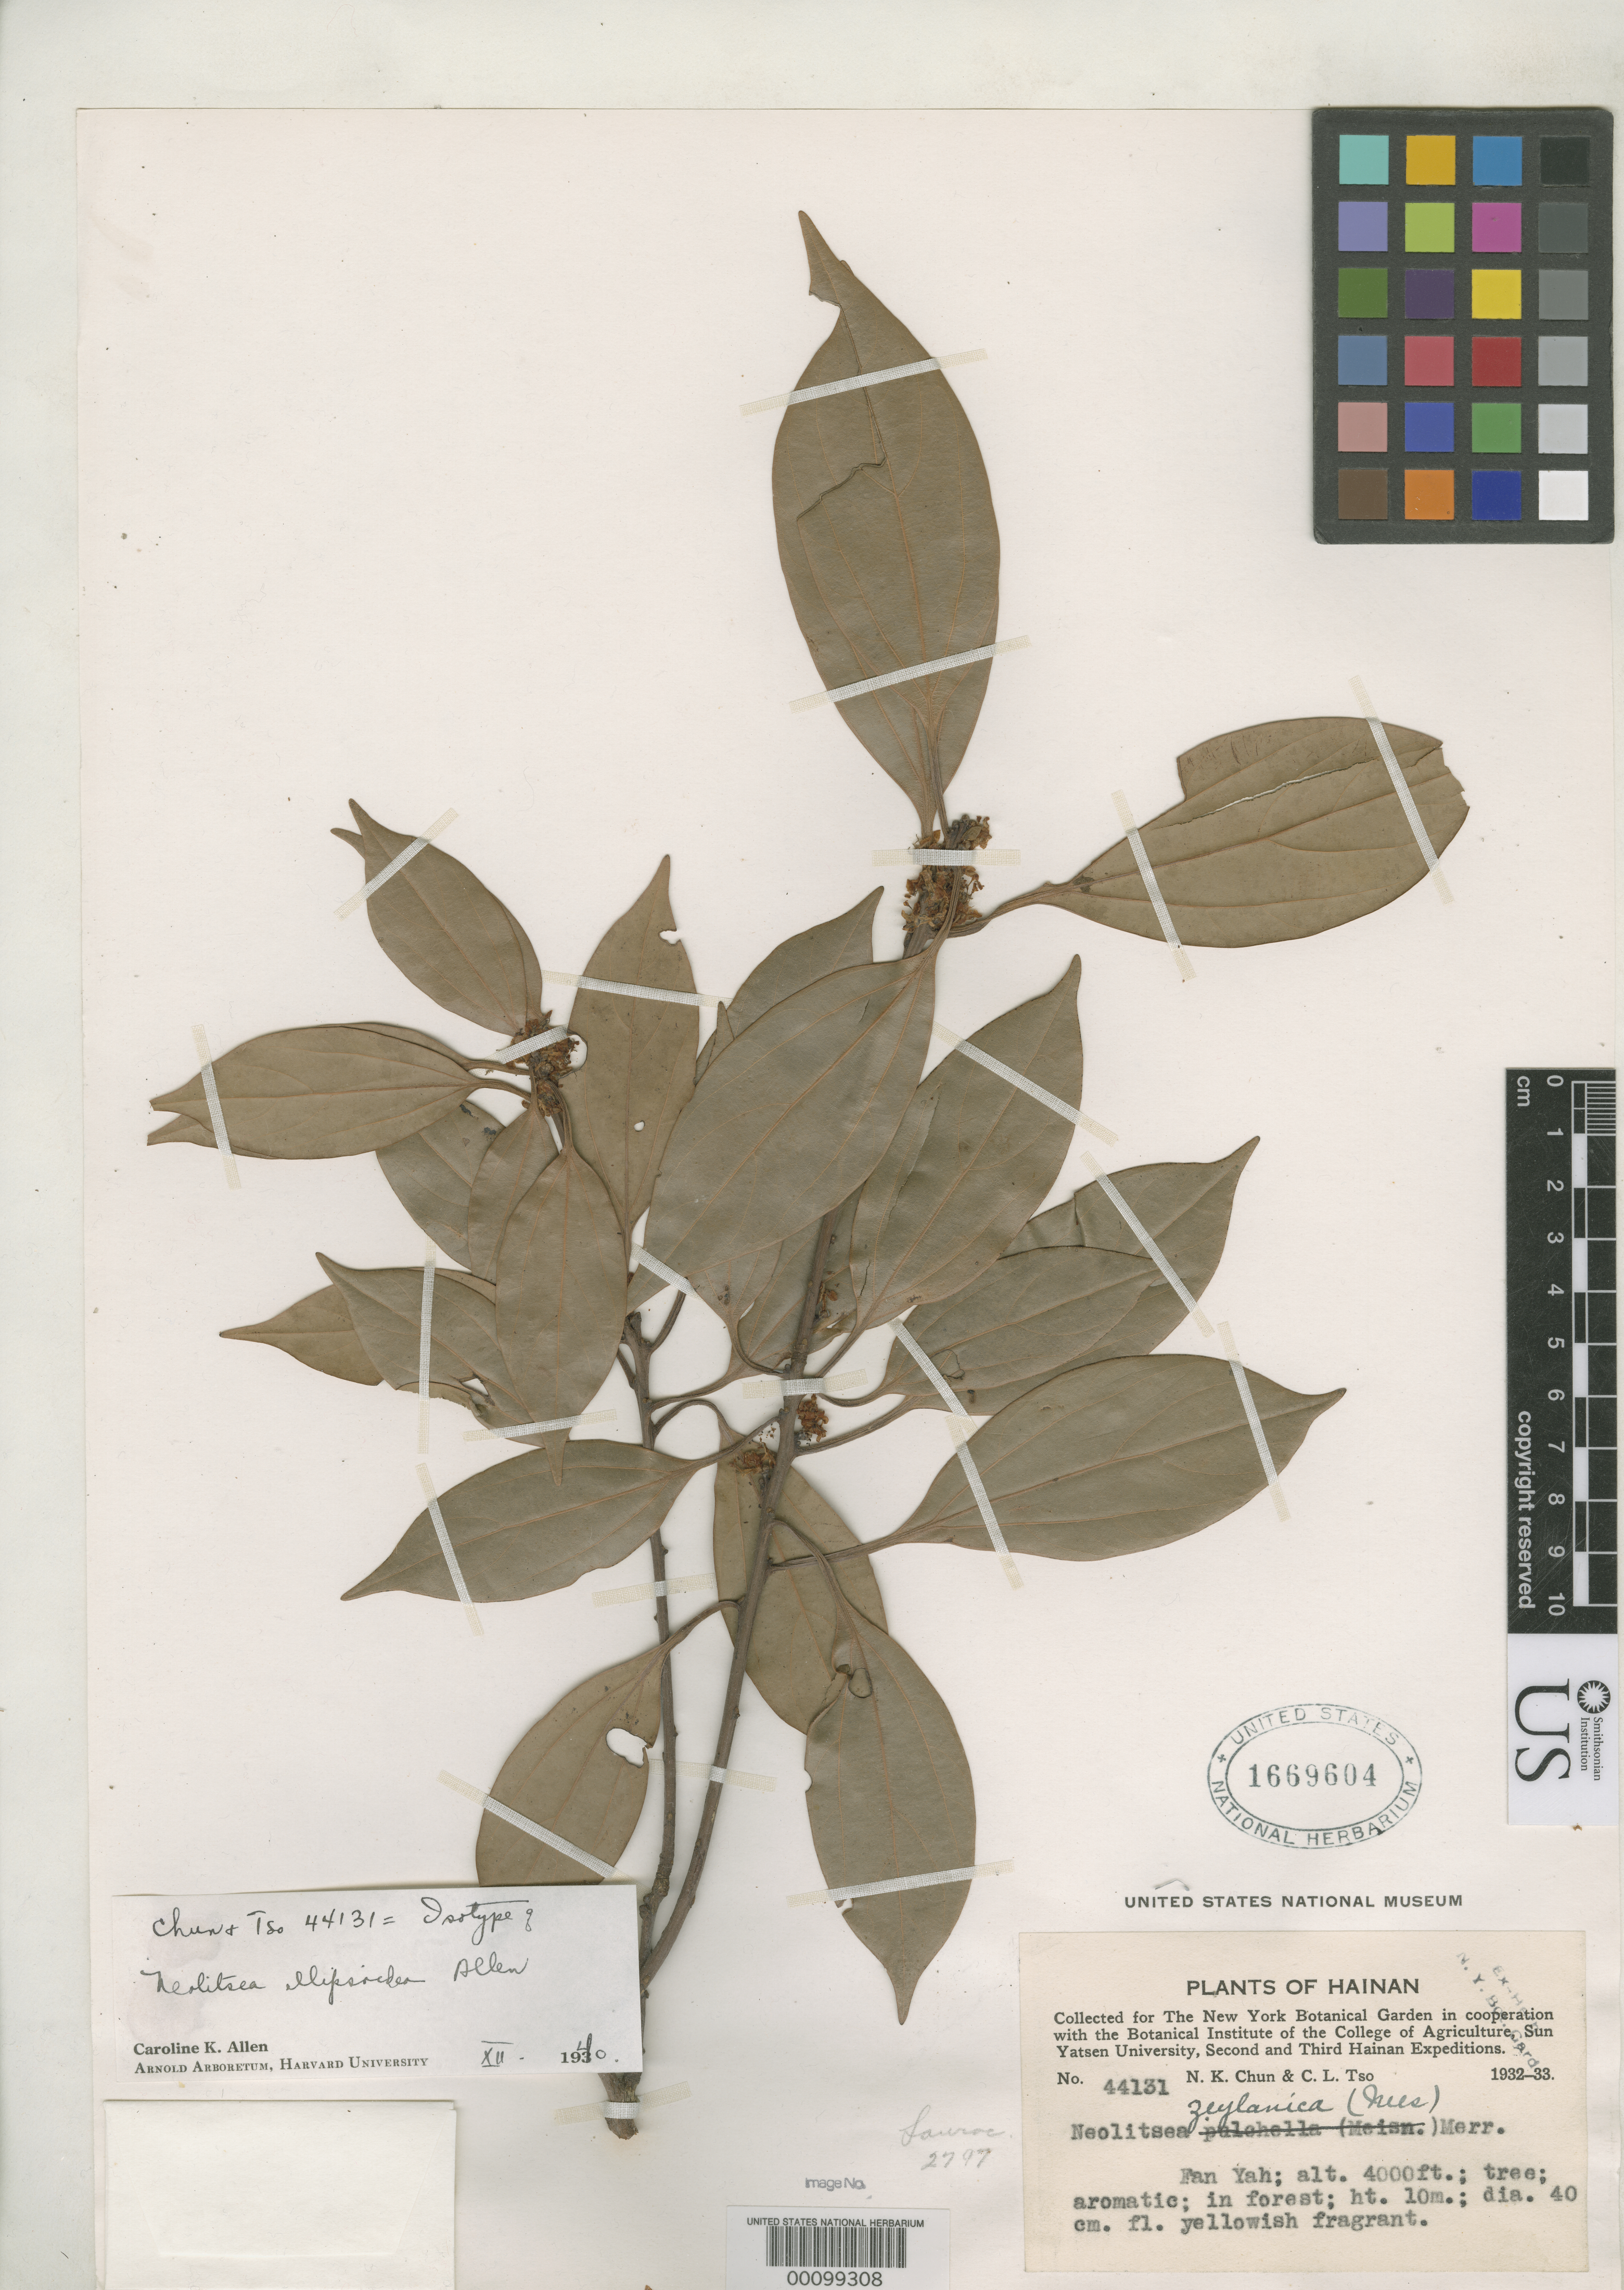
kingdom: Plantae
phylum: Tracheophyta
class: Magnoliopsida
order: Laurales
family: Lauraceae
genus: Neolitsea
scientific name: Neolitsea ellipsoidea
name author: C.K. Allen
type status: Isotype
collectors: N. K. Chun & C. Tso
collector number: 44131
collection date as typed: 1932 to -- --- 1933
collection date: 1932/1933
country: China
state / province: Hainan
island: Hainan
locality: Fan Yah; alt. 4000 ft.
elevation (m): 1219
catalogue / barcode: US 1669604